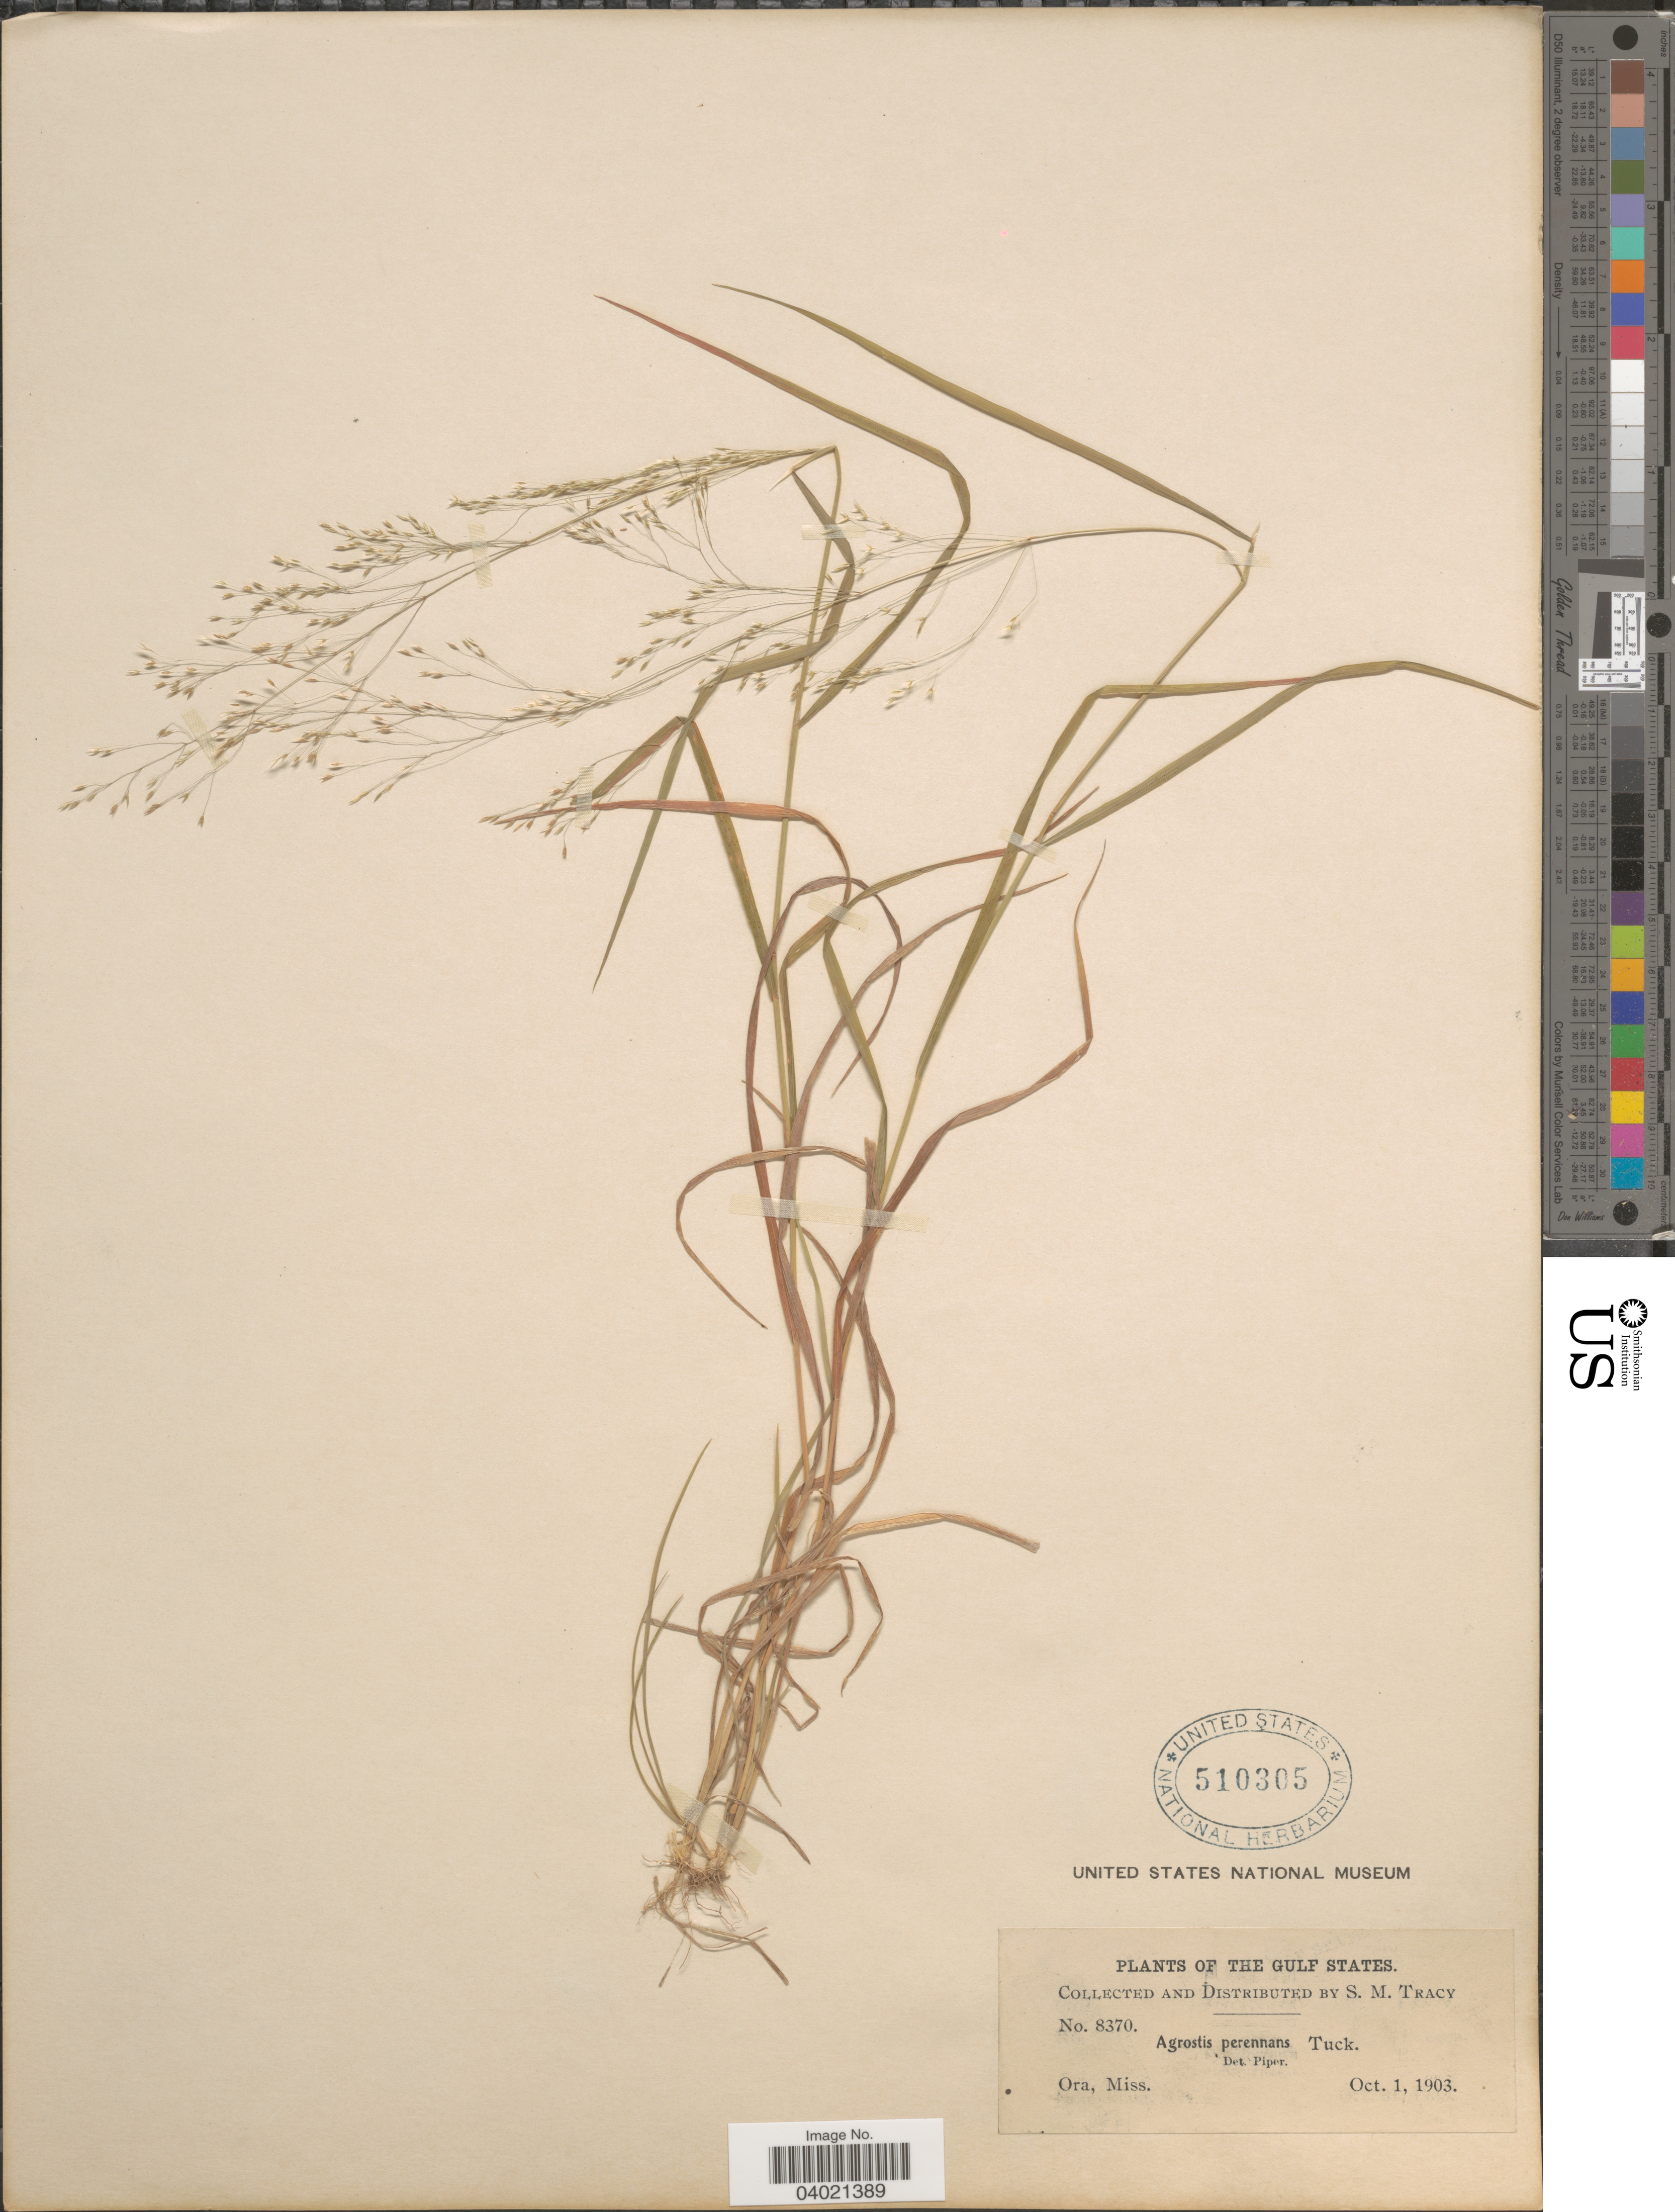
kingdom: Plantae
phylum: Tracheophyta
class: Liliopsida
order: Poales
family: Poaceae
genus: Agrostis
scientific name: Agrostis perennans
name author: (Walter) Tuck.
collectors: S. M. Tracy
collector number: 8370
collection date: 1903-10-01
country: United States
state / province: Mississippi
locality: The Gulf States. Ora.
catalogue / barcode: US 510305